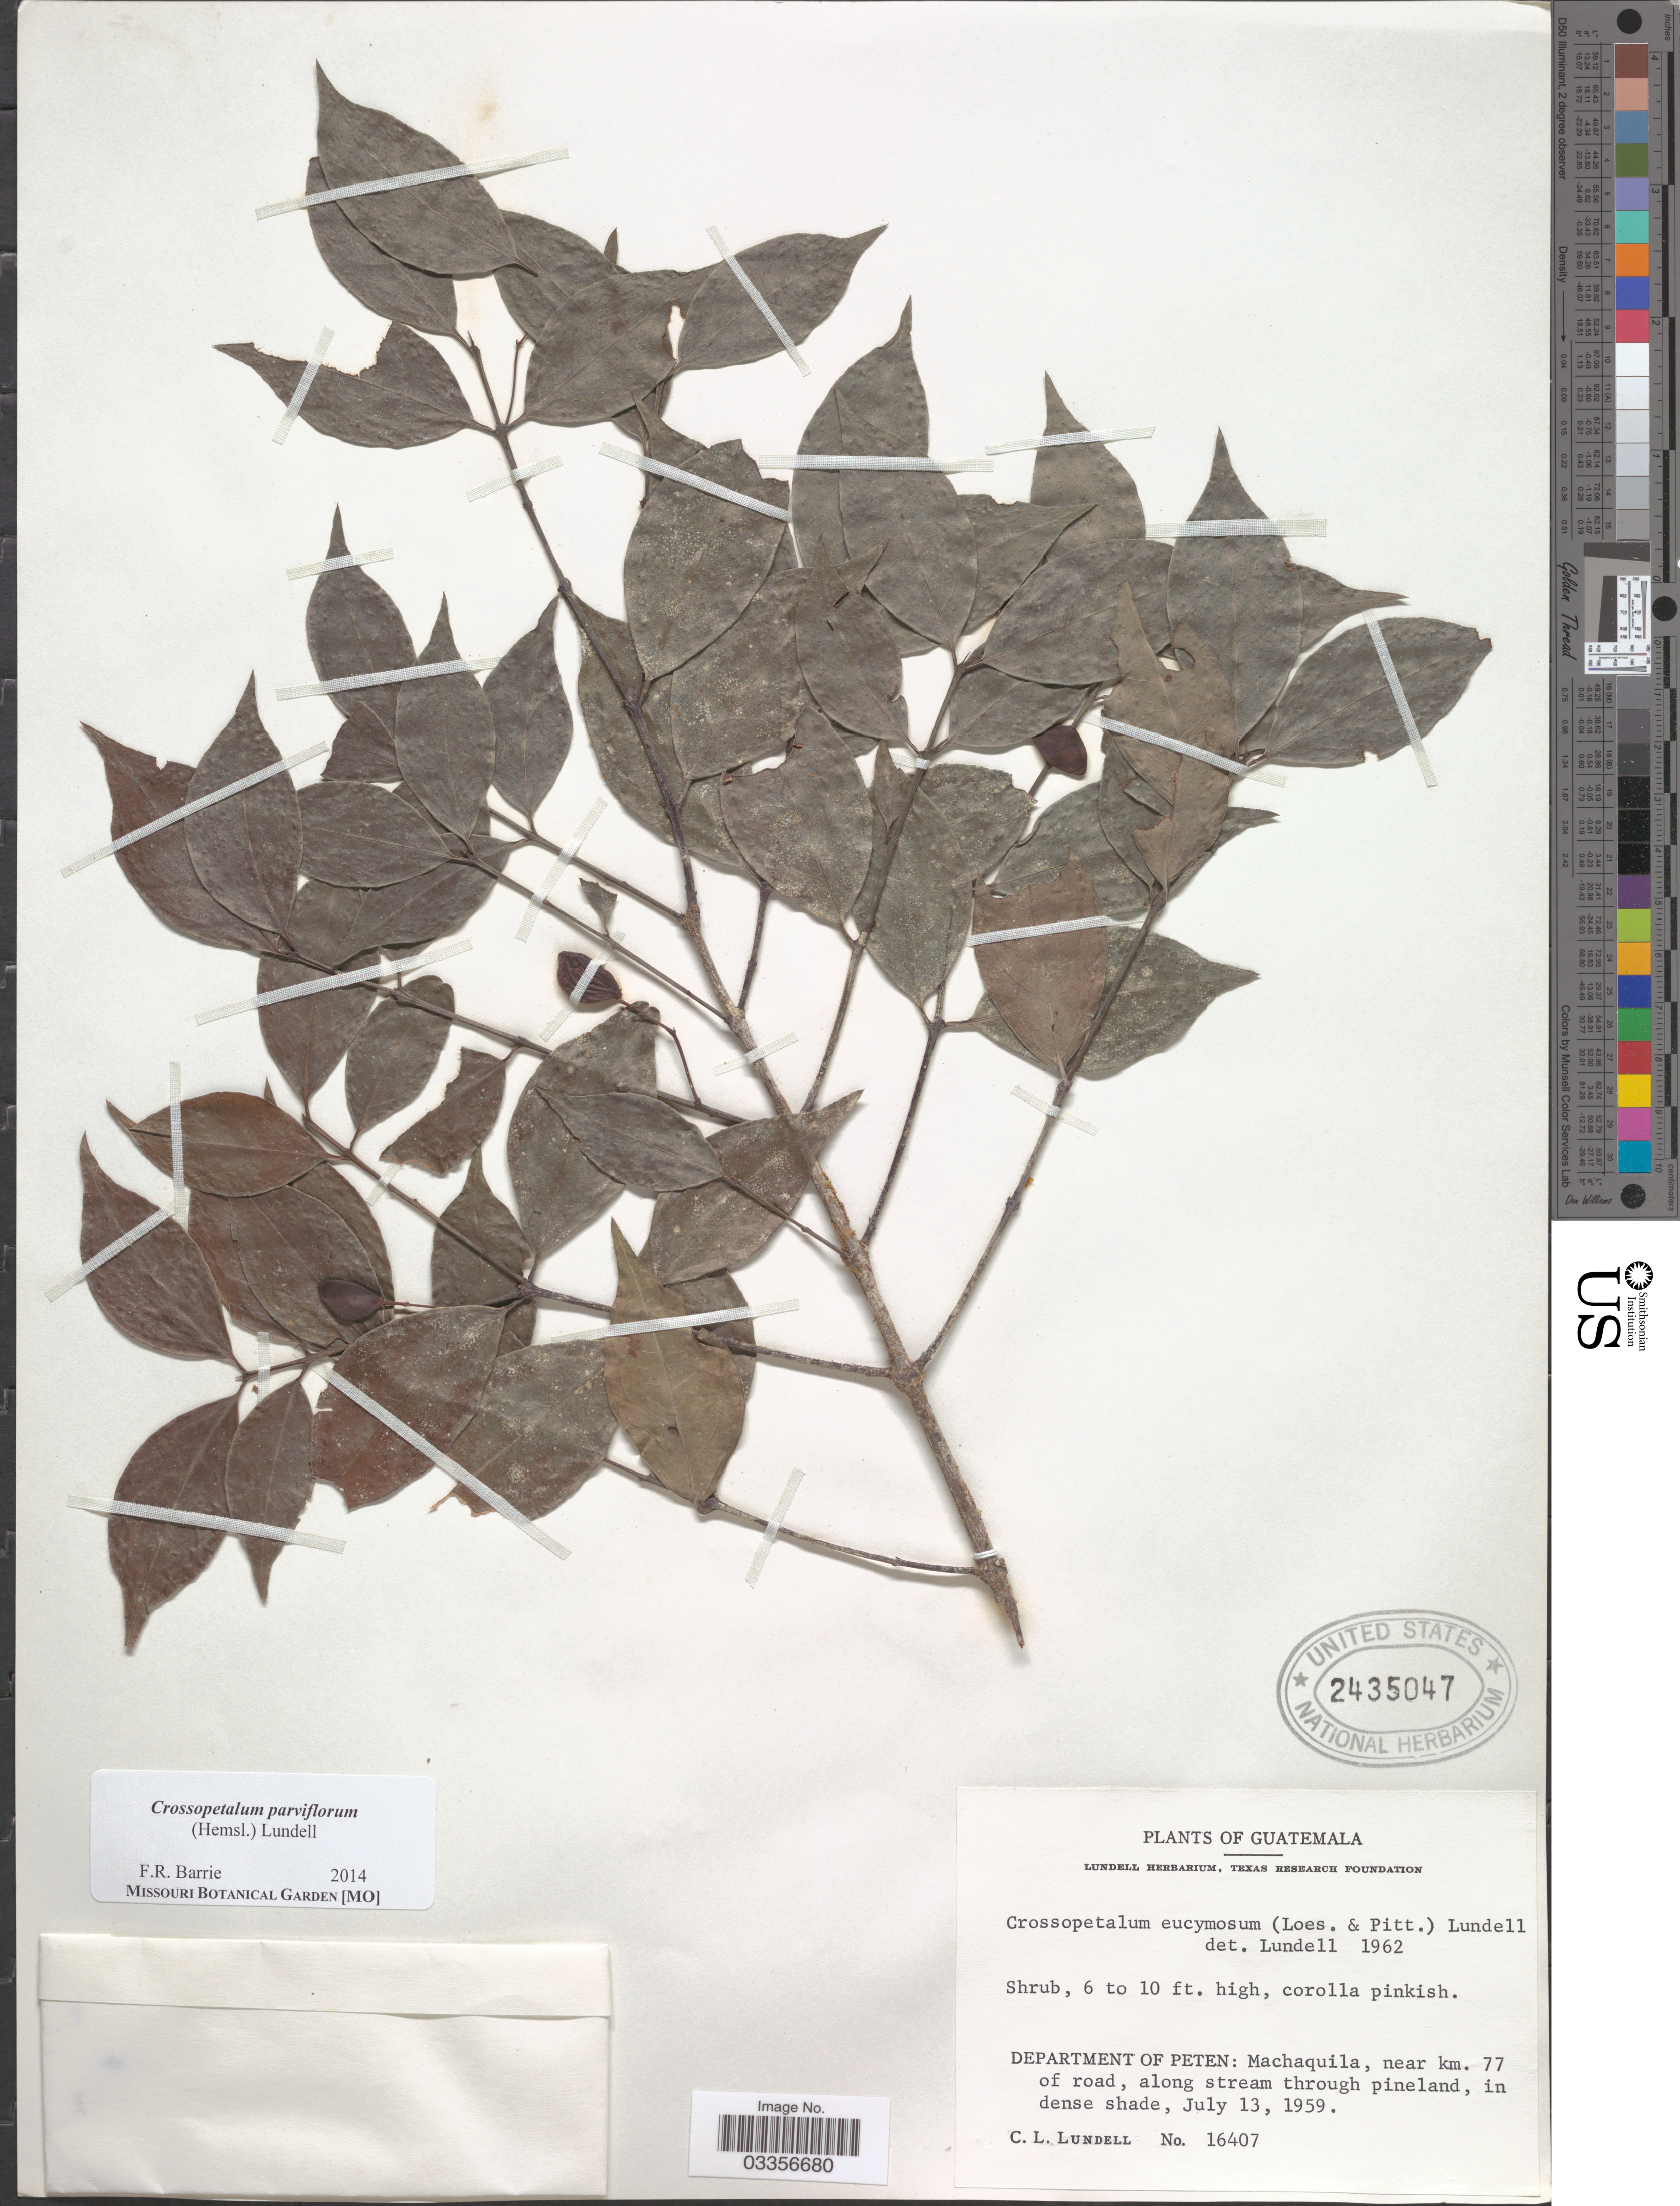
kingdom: Plantae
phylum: Tracheophyta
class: Magnoliopsida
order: Celastrales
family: Celastraceae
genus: Crossopetalum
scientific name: Crossopetalum parviflorum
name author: L.O. Williams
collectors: C. L. Lundell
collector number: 16407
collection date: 1959-07-13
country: Guatemala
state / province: El Petén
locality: Department of Peten: Machiquila, near km. 77 of road.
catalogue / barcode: US 2435047